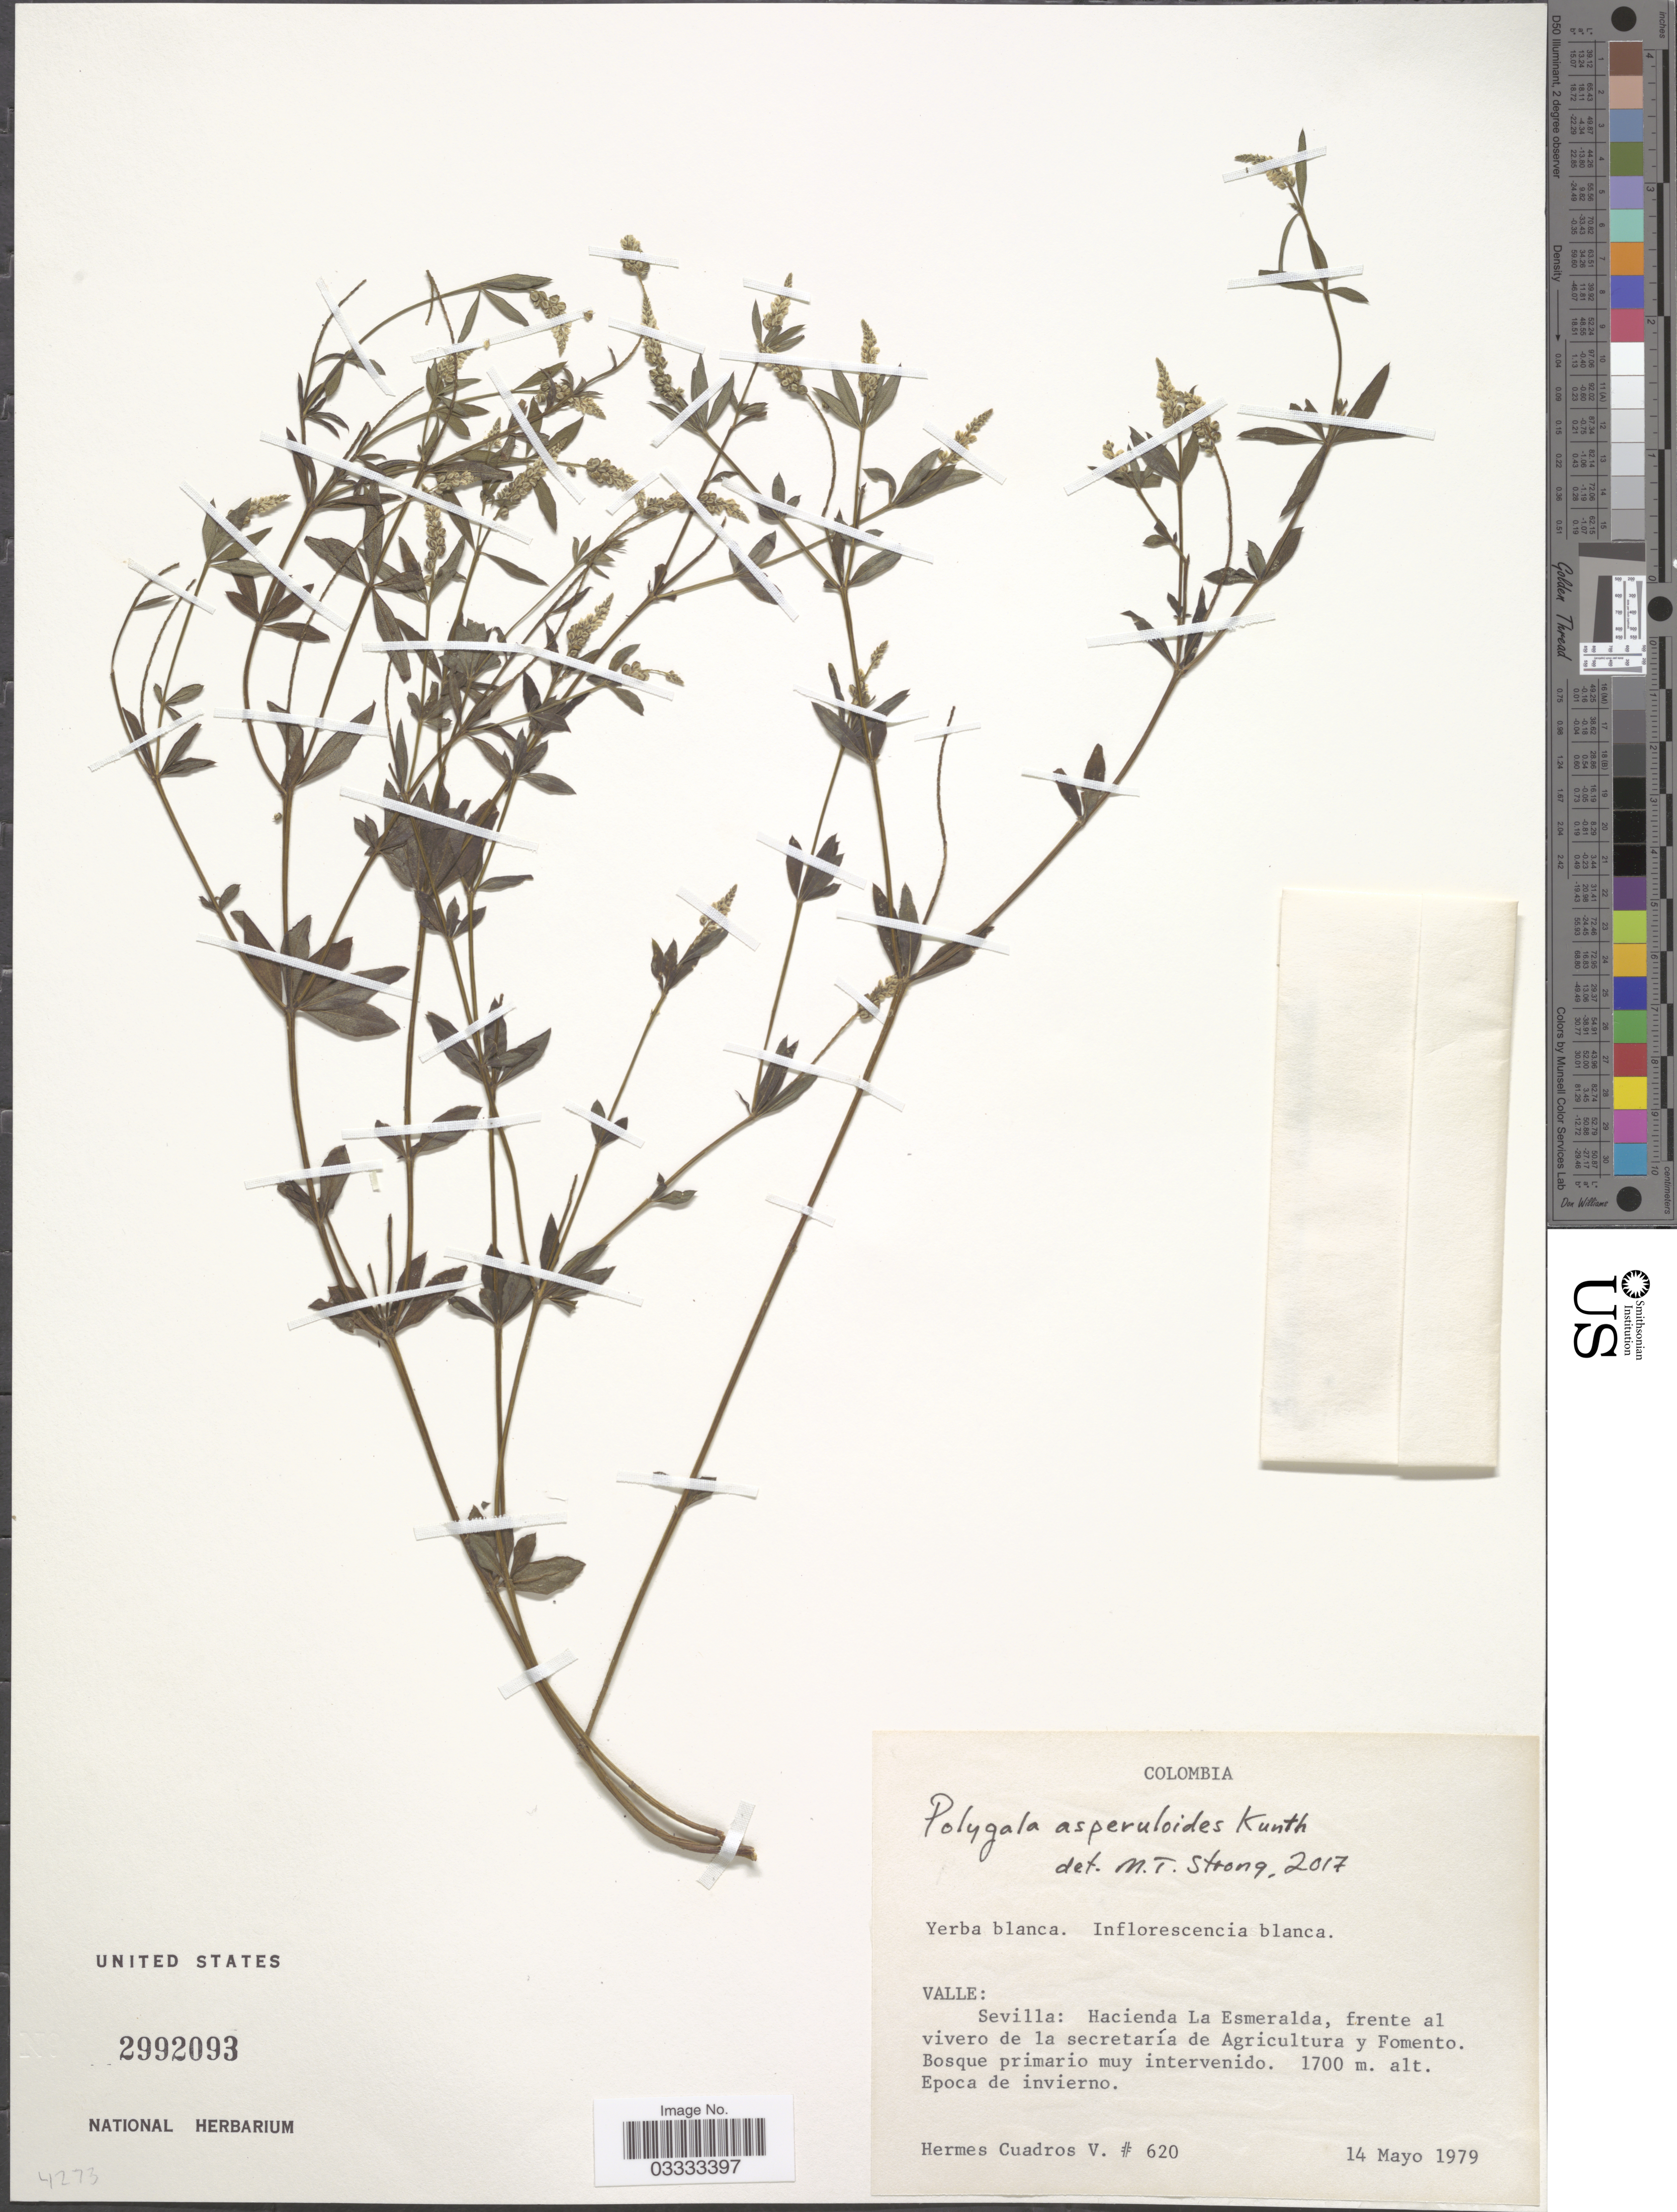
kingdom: Plantae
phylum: Tracheophyta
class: Magnoliopsida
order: Fabales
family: Polygalaceae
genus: Polygala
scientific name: Polygala asperuloides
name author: Kunth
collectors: H. Cuadros V.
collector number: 620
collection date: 1979-05-14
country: Colombia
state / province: Valle del Cauca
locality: Valle: Sevilla: Hacienda La Esmeralda, frente al vivero de la secretaría de Agricultura y Fomento.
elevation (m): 1700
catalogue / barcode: US 2992093